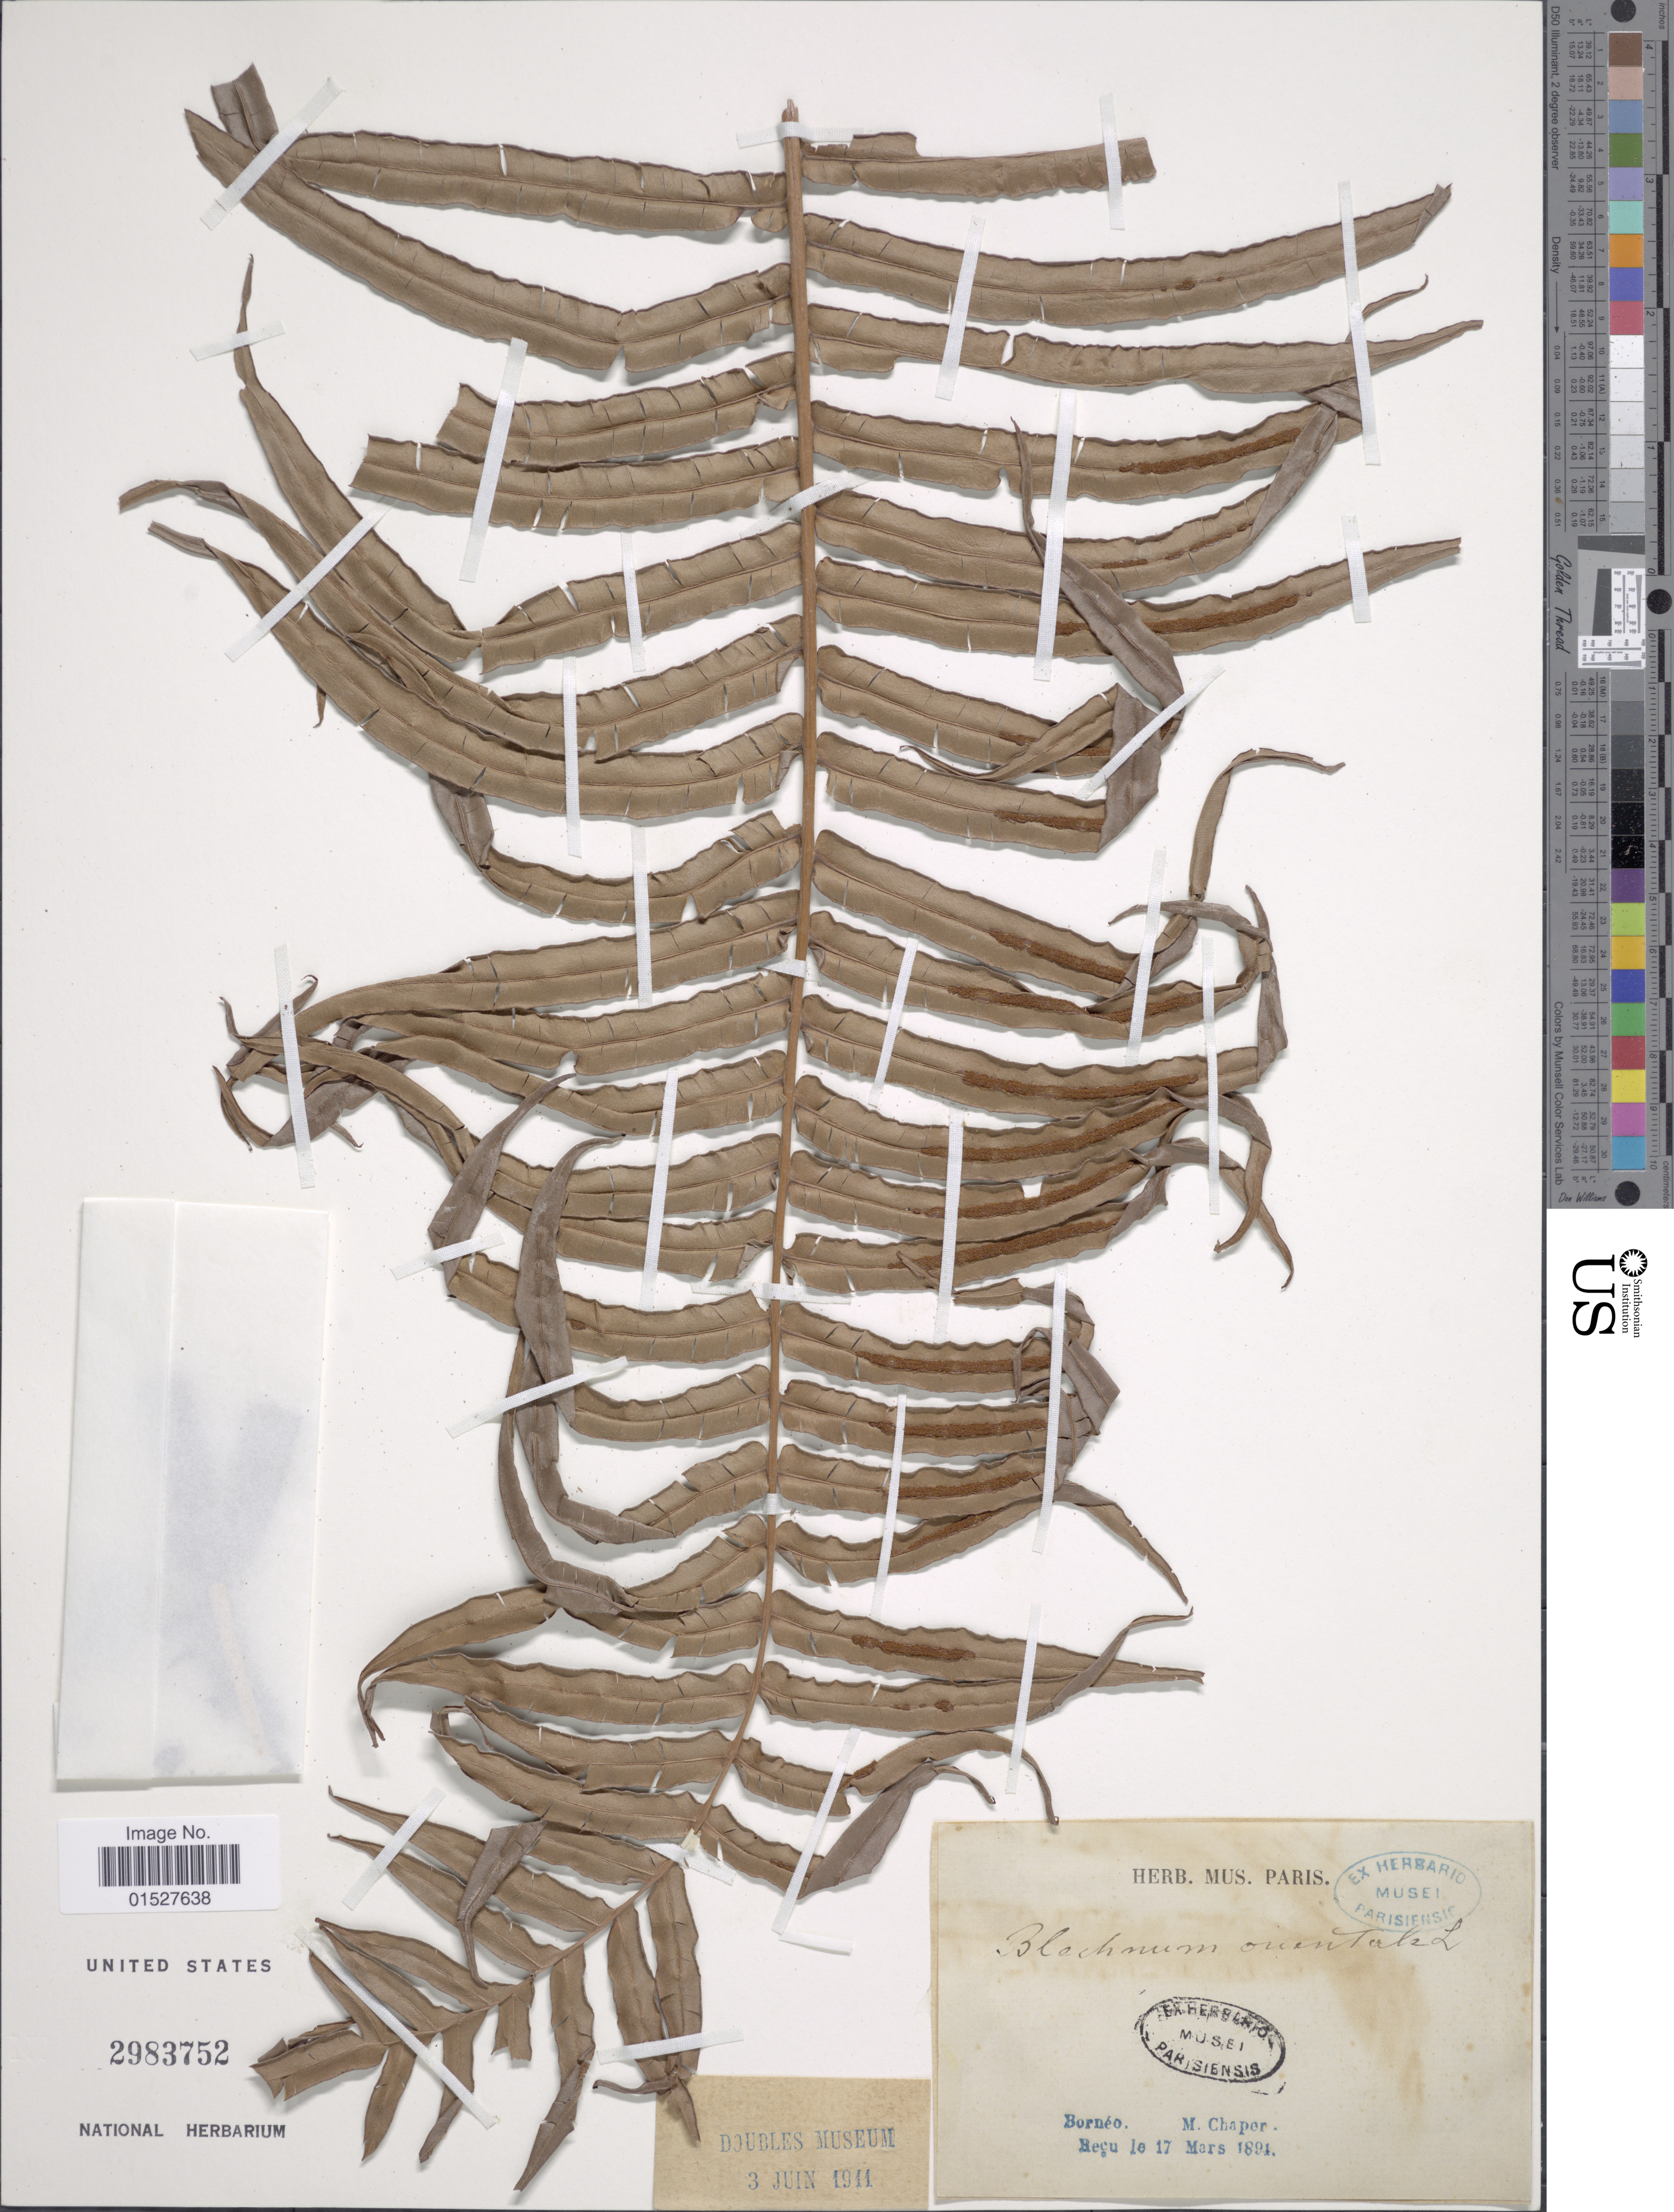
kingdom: Plantae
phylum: Tracheophyta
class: Polypodiopsida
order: Polypodiales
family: Blechnaceae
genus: Blechnum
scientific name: Blechnum orientale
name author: L.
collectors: M. Chaper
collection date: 1911-06-03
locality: Borneo.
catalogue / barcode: US 2983752